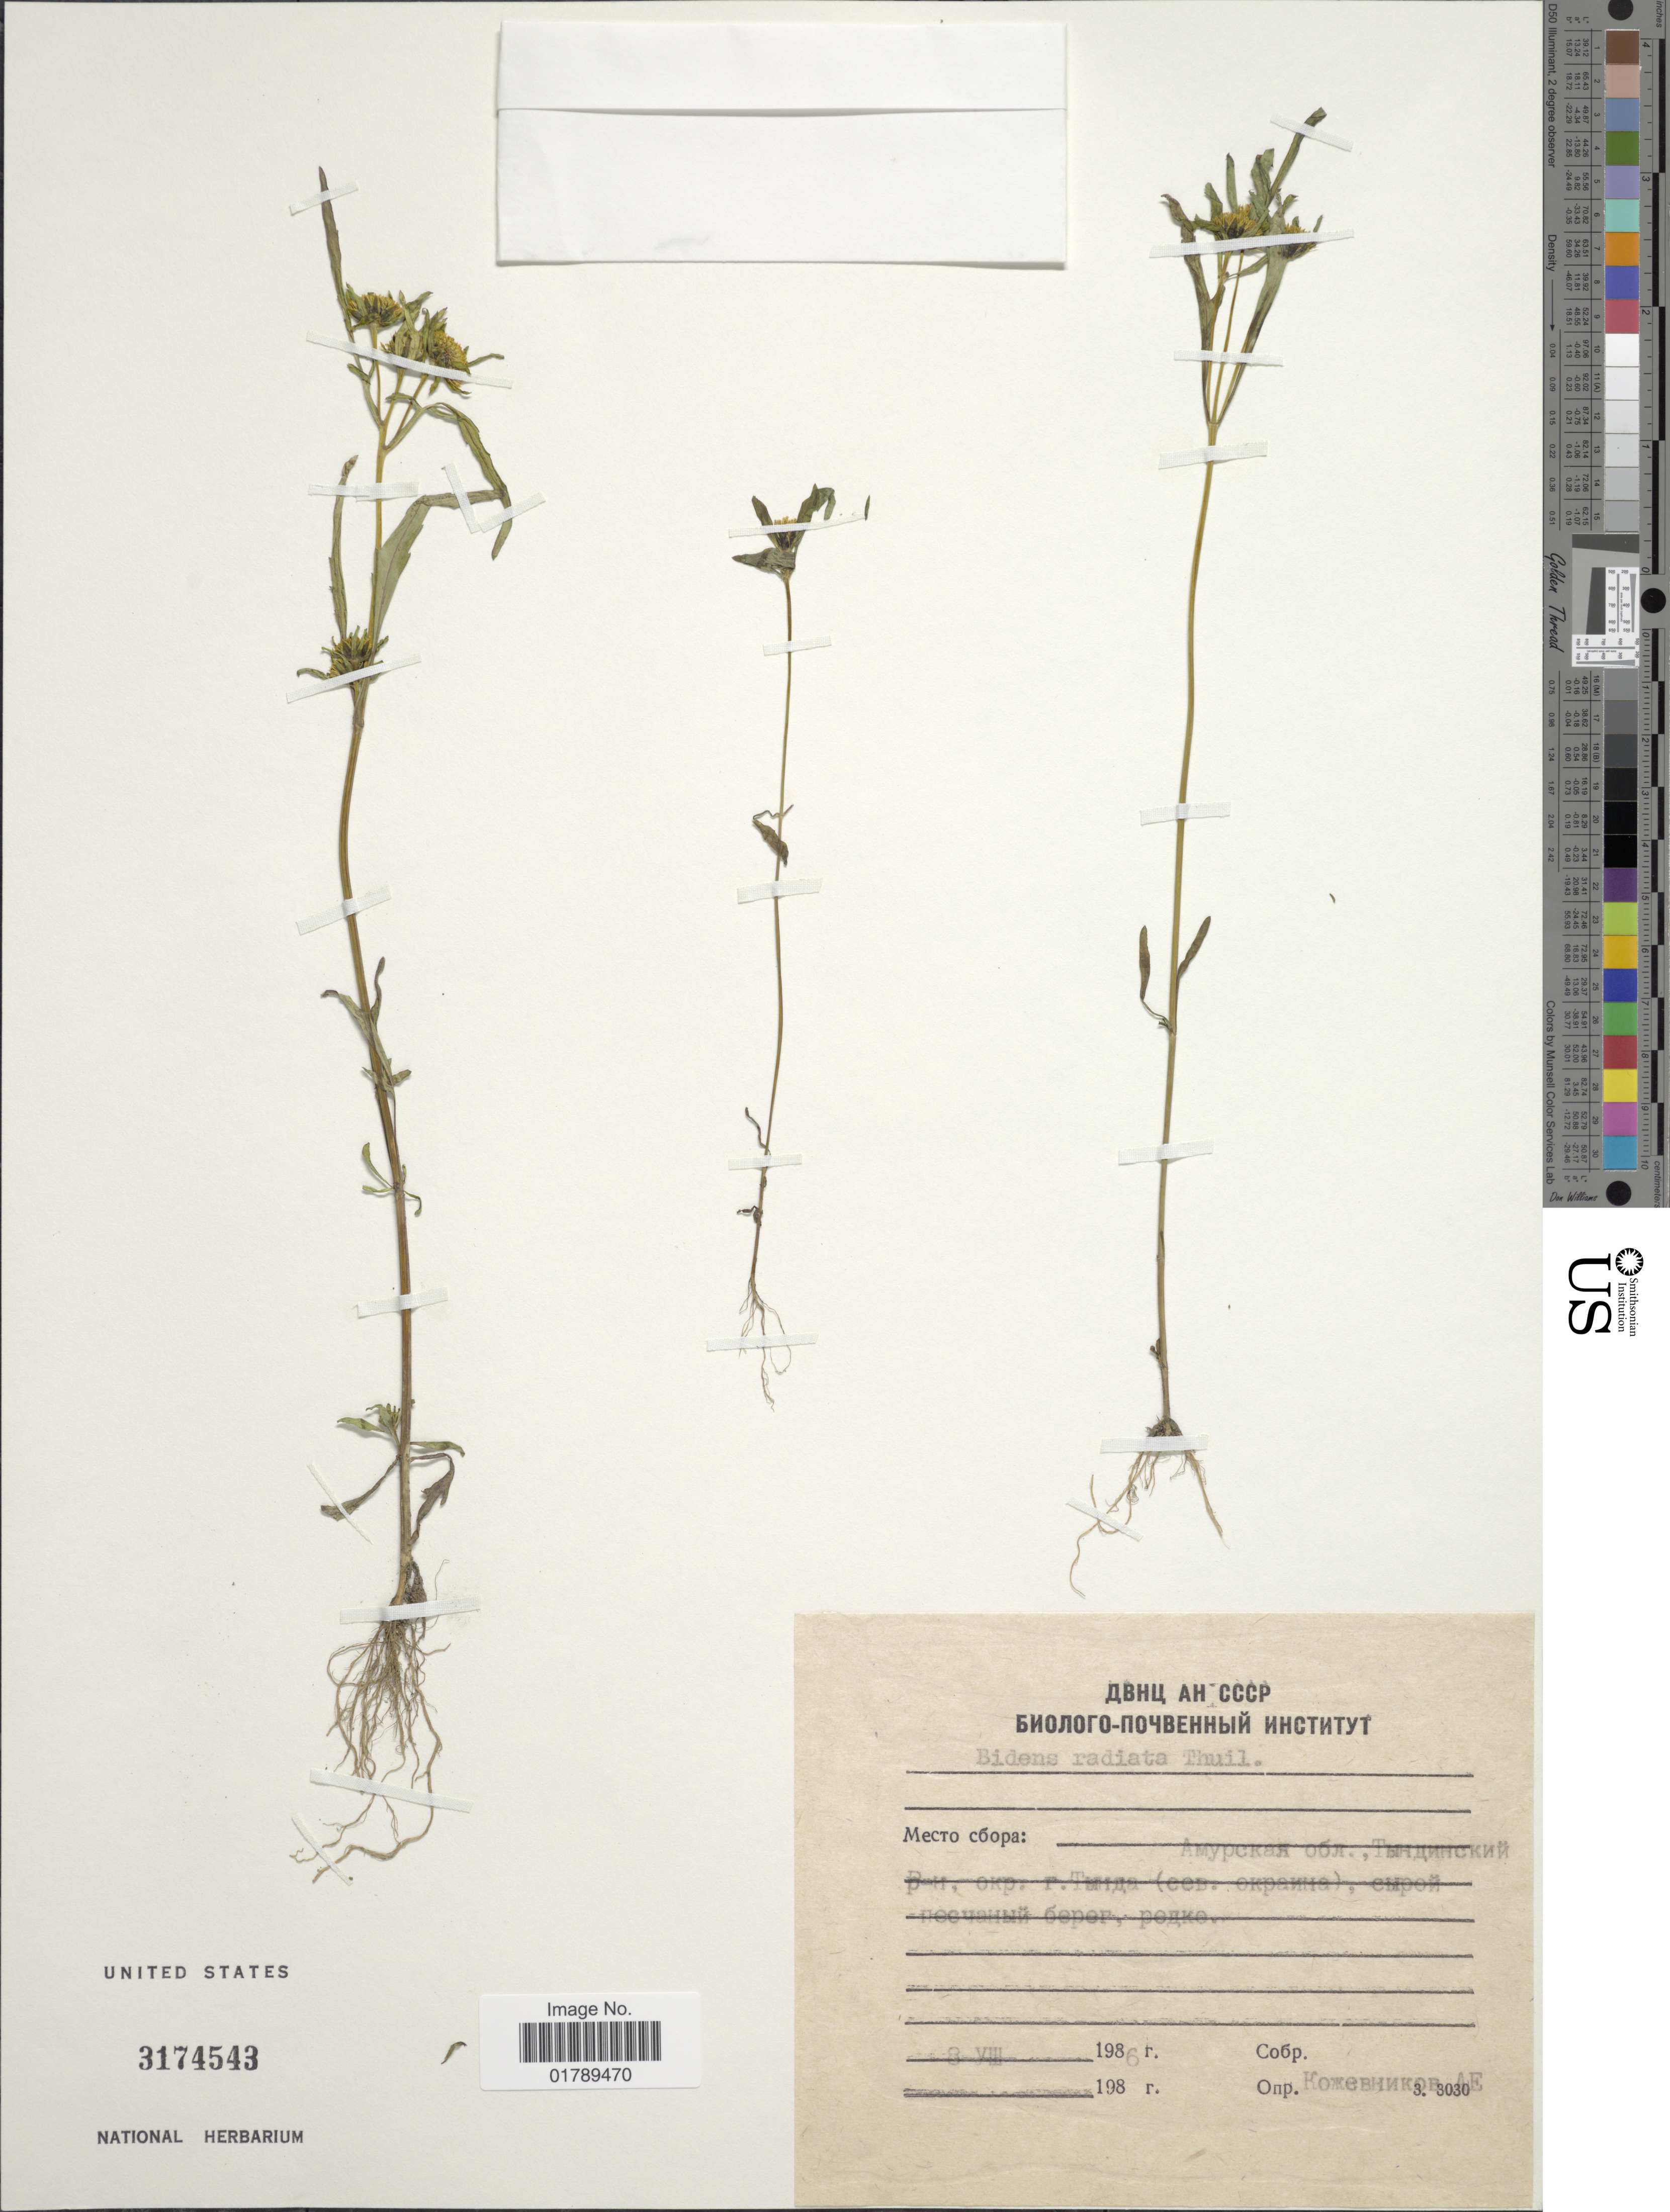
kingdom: Plantae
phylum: Tracheophyta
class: Magnoliopsida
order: Asterales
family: Asteraceae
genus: Bidens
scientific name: Bidens radiata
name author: Thuill.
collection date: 1986-08-08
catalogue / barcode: US 3174543